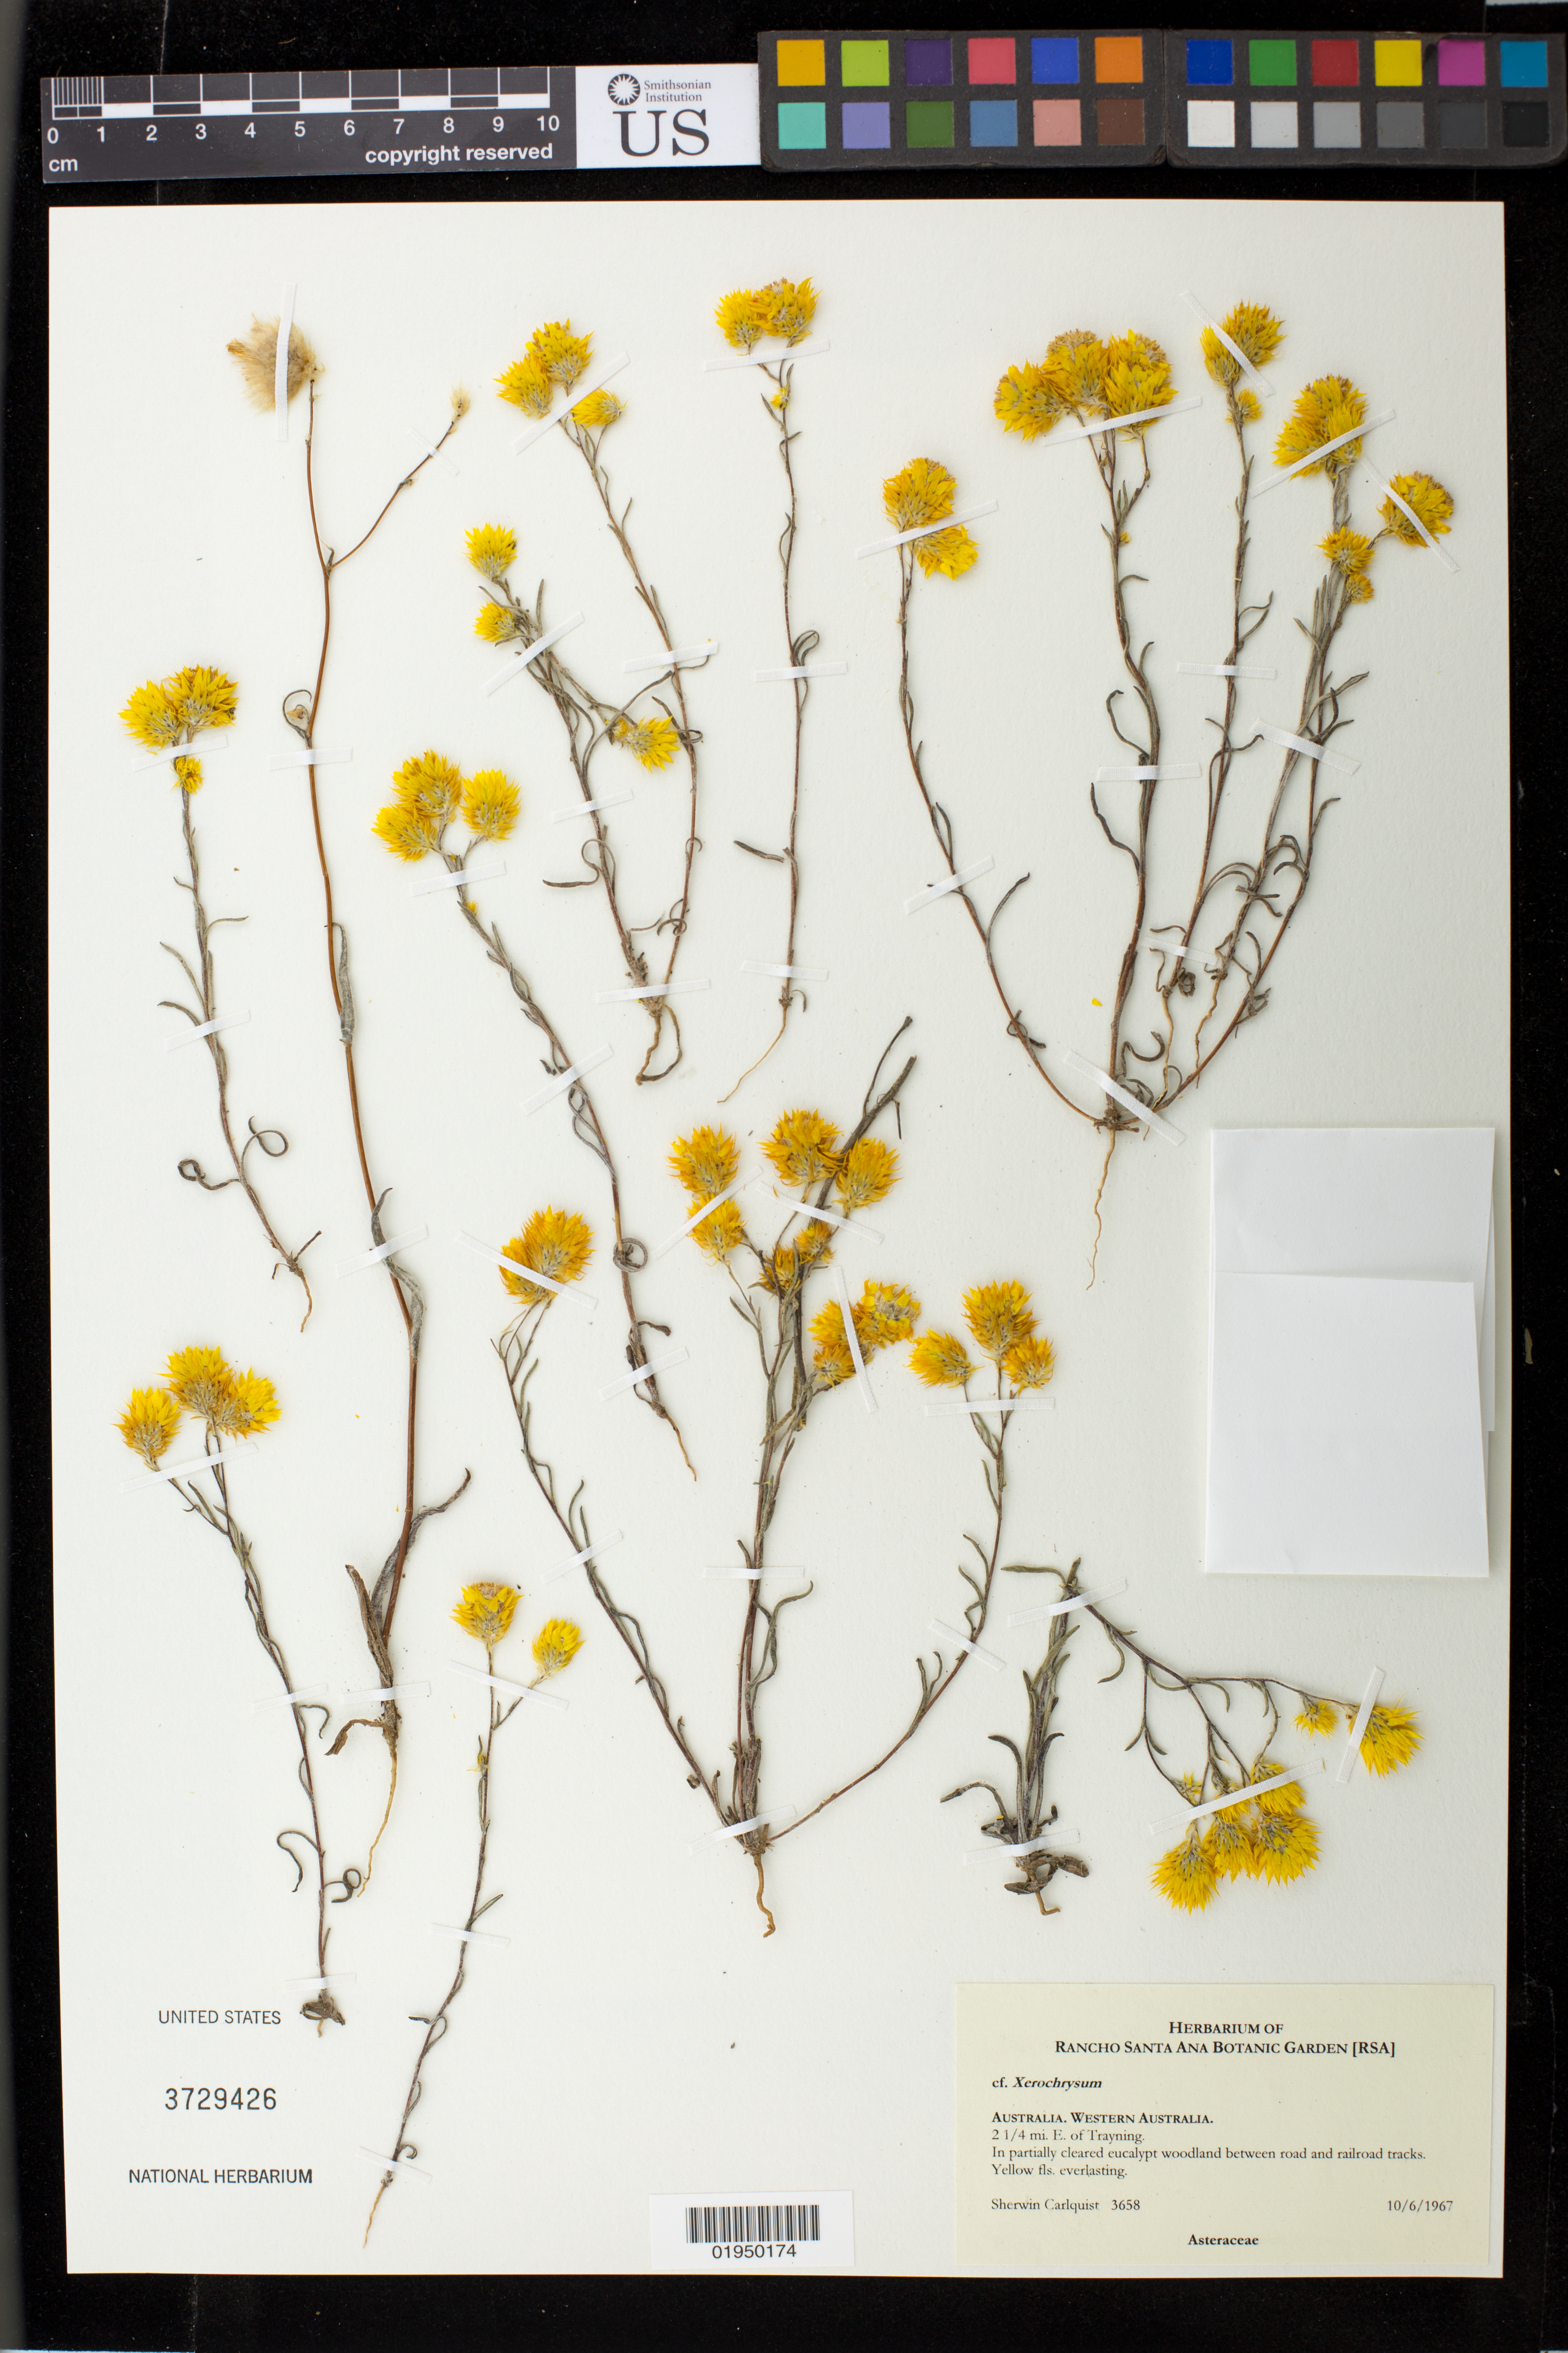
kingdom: Plantae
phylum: Tracheophyta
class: Magnoliopsida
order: Asterales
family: Asteraceae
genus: Xerochrysum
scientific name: Xerochrysum sp.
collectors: S. Carlquist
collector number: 3658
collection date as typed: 06 Oct 1967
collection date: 1967-10-06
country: Australia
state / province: Western Australia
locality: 2 1/4 mi. E of Trayning.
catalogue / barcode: US 3729426